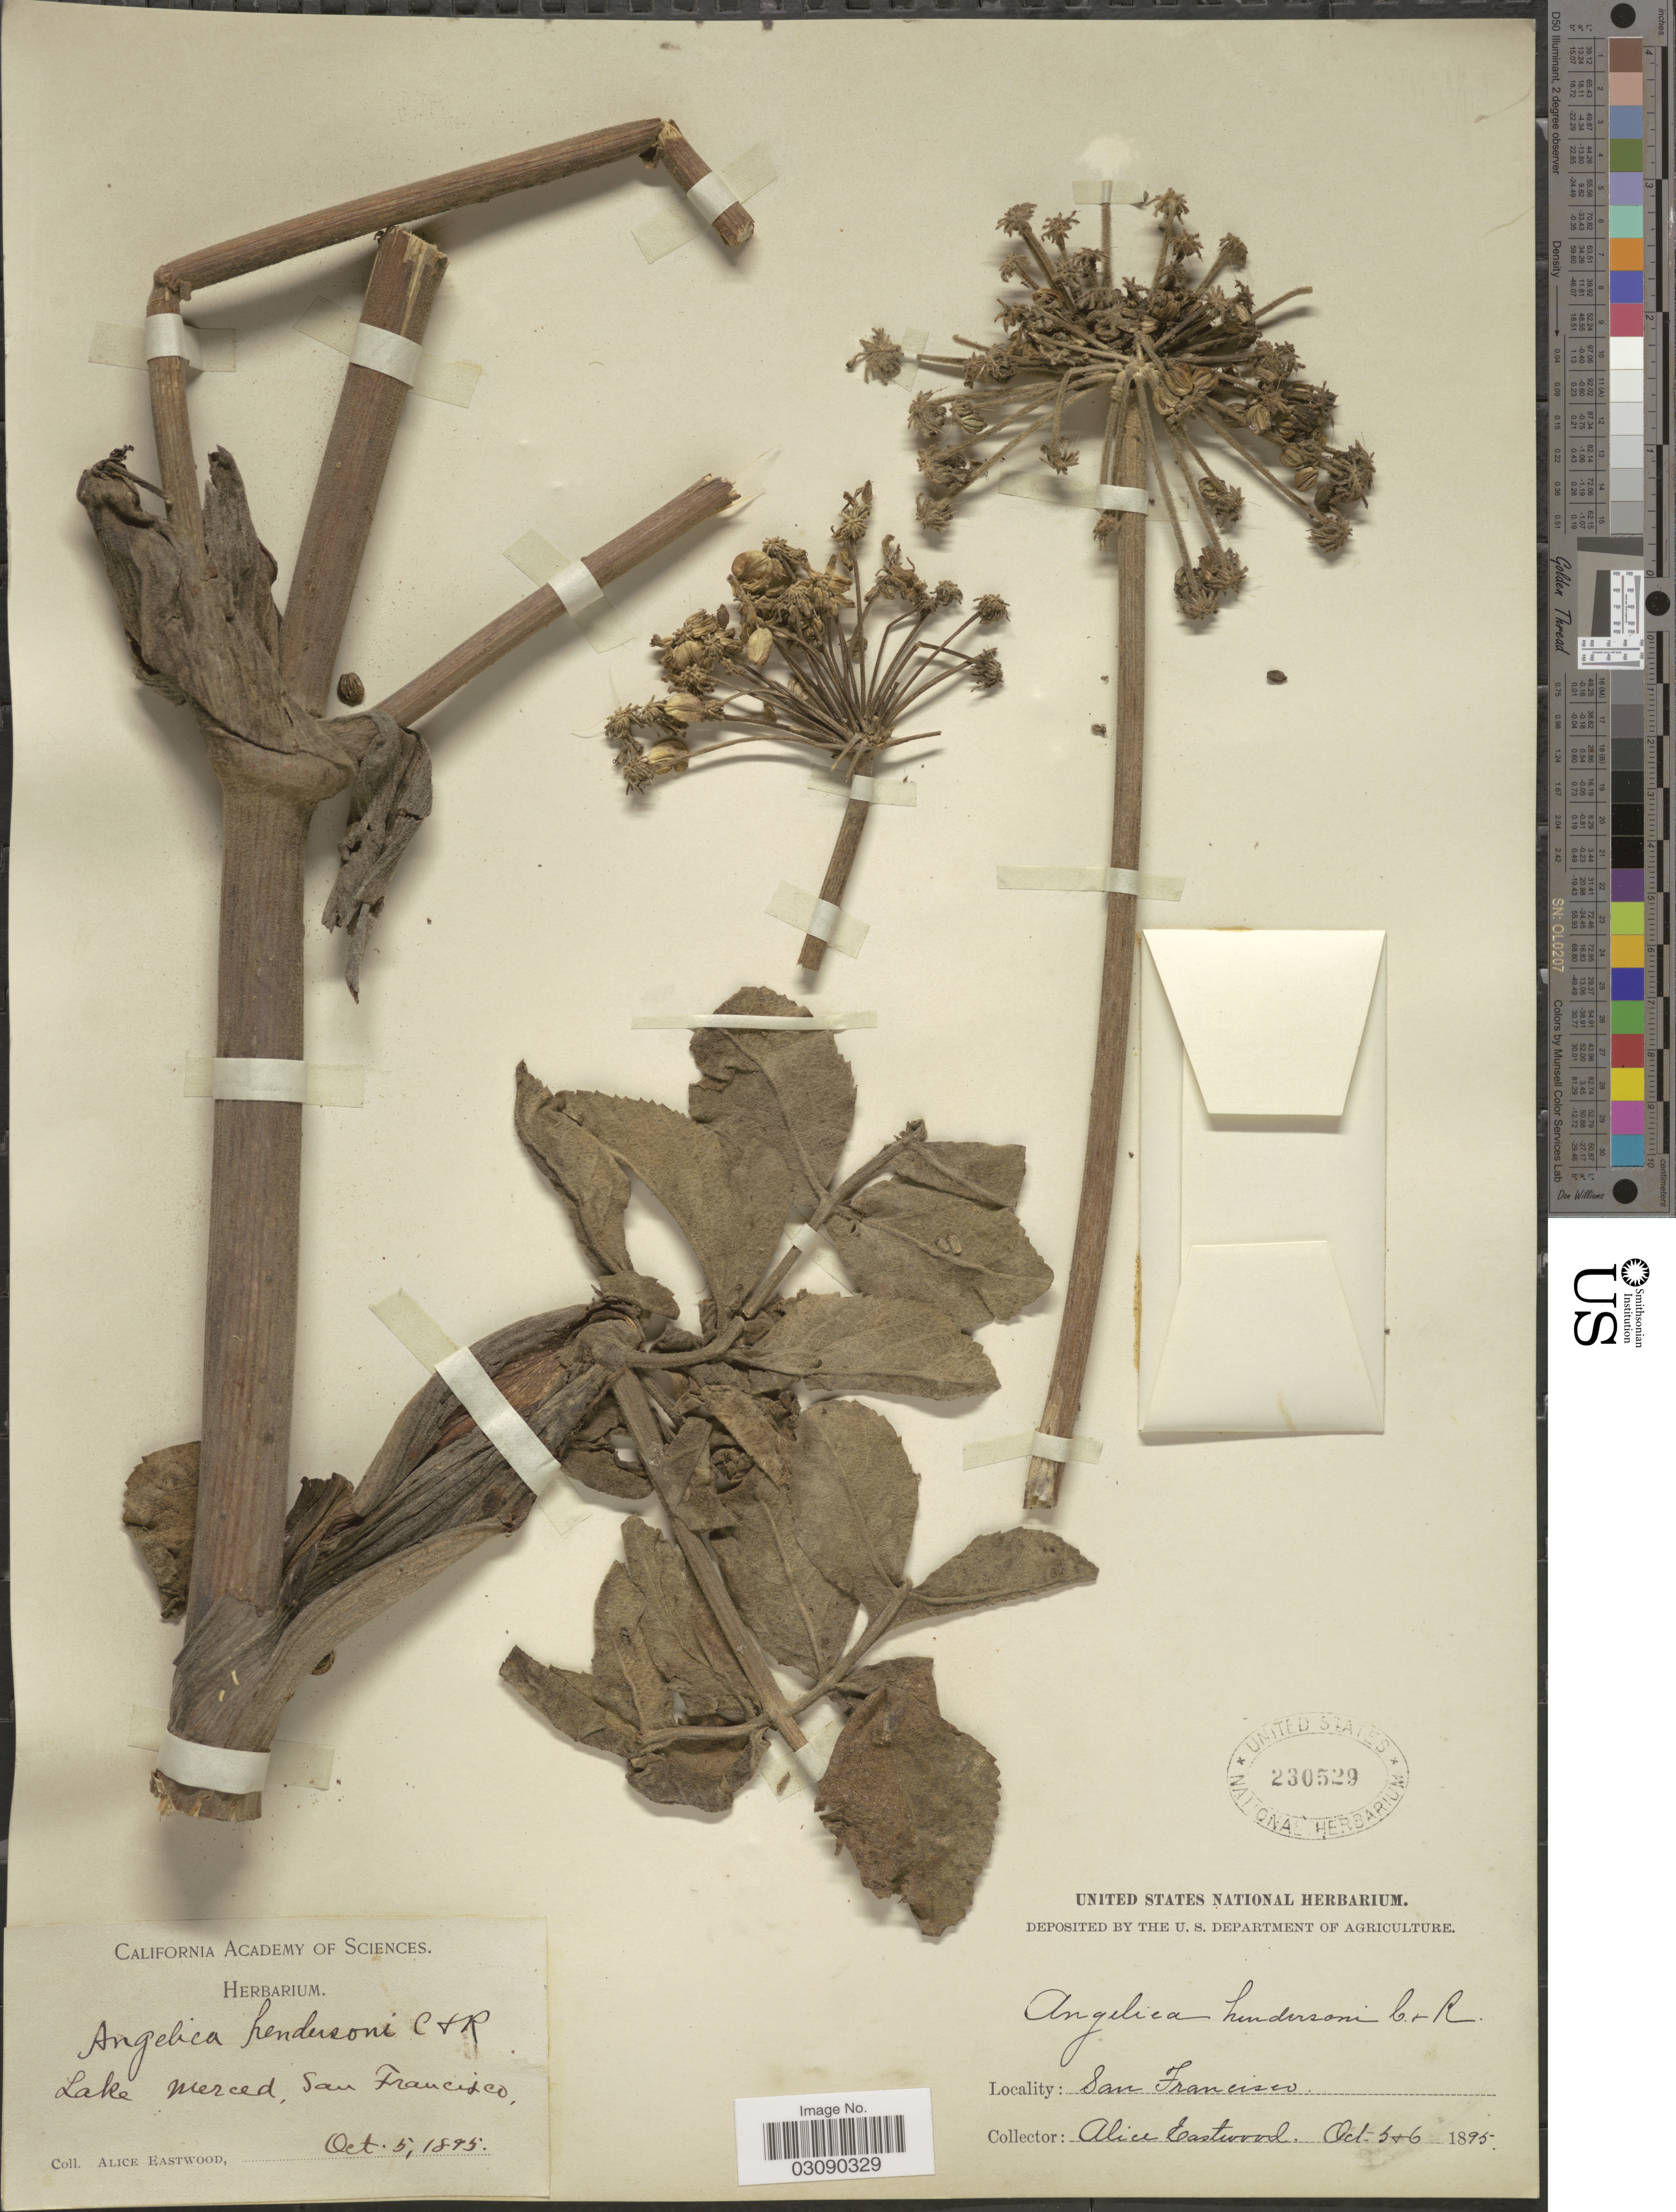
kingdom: Plantae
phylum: Tracheophyta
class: Magnoliopsida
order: Apiales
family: Apiaceae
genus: Angelica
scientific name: Angelica hendersonii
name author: J.M. Coult. & Rose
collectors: A. Eastwood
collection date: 1895-10-05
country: United States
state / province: California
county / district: San Francisco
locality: Lake Merced, San Francisco.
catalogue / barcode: US 230529